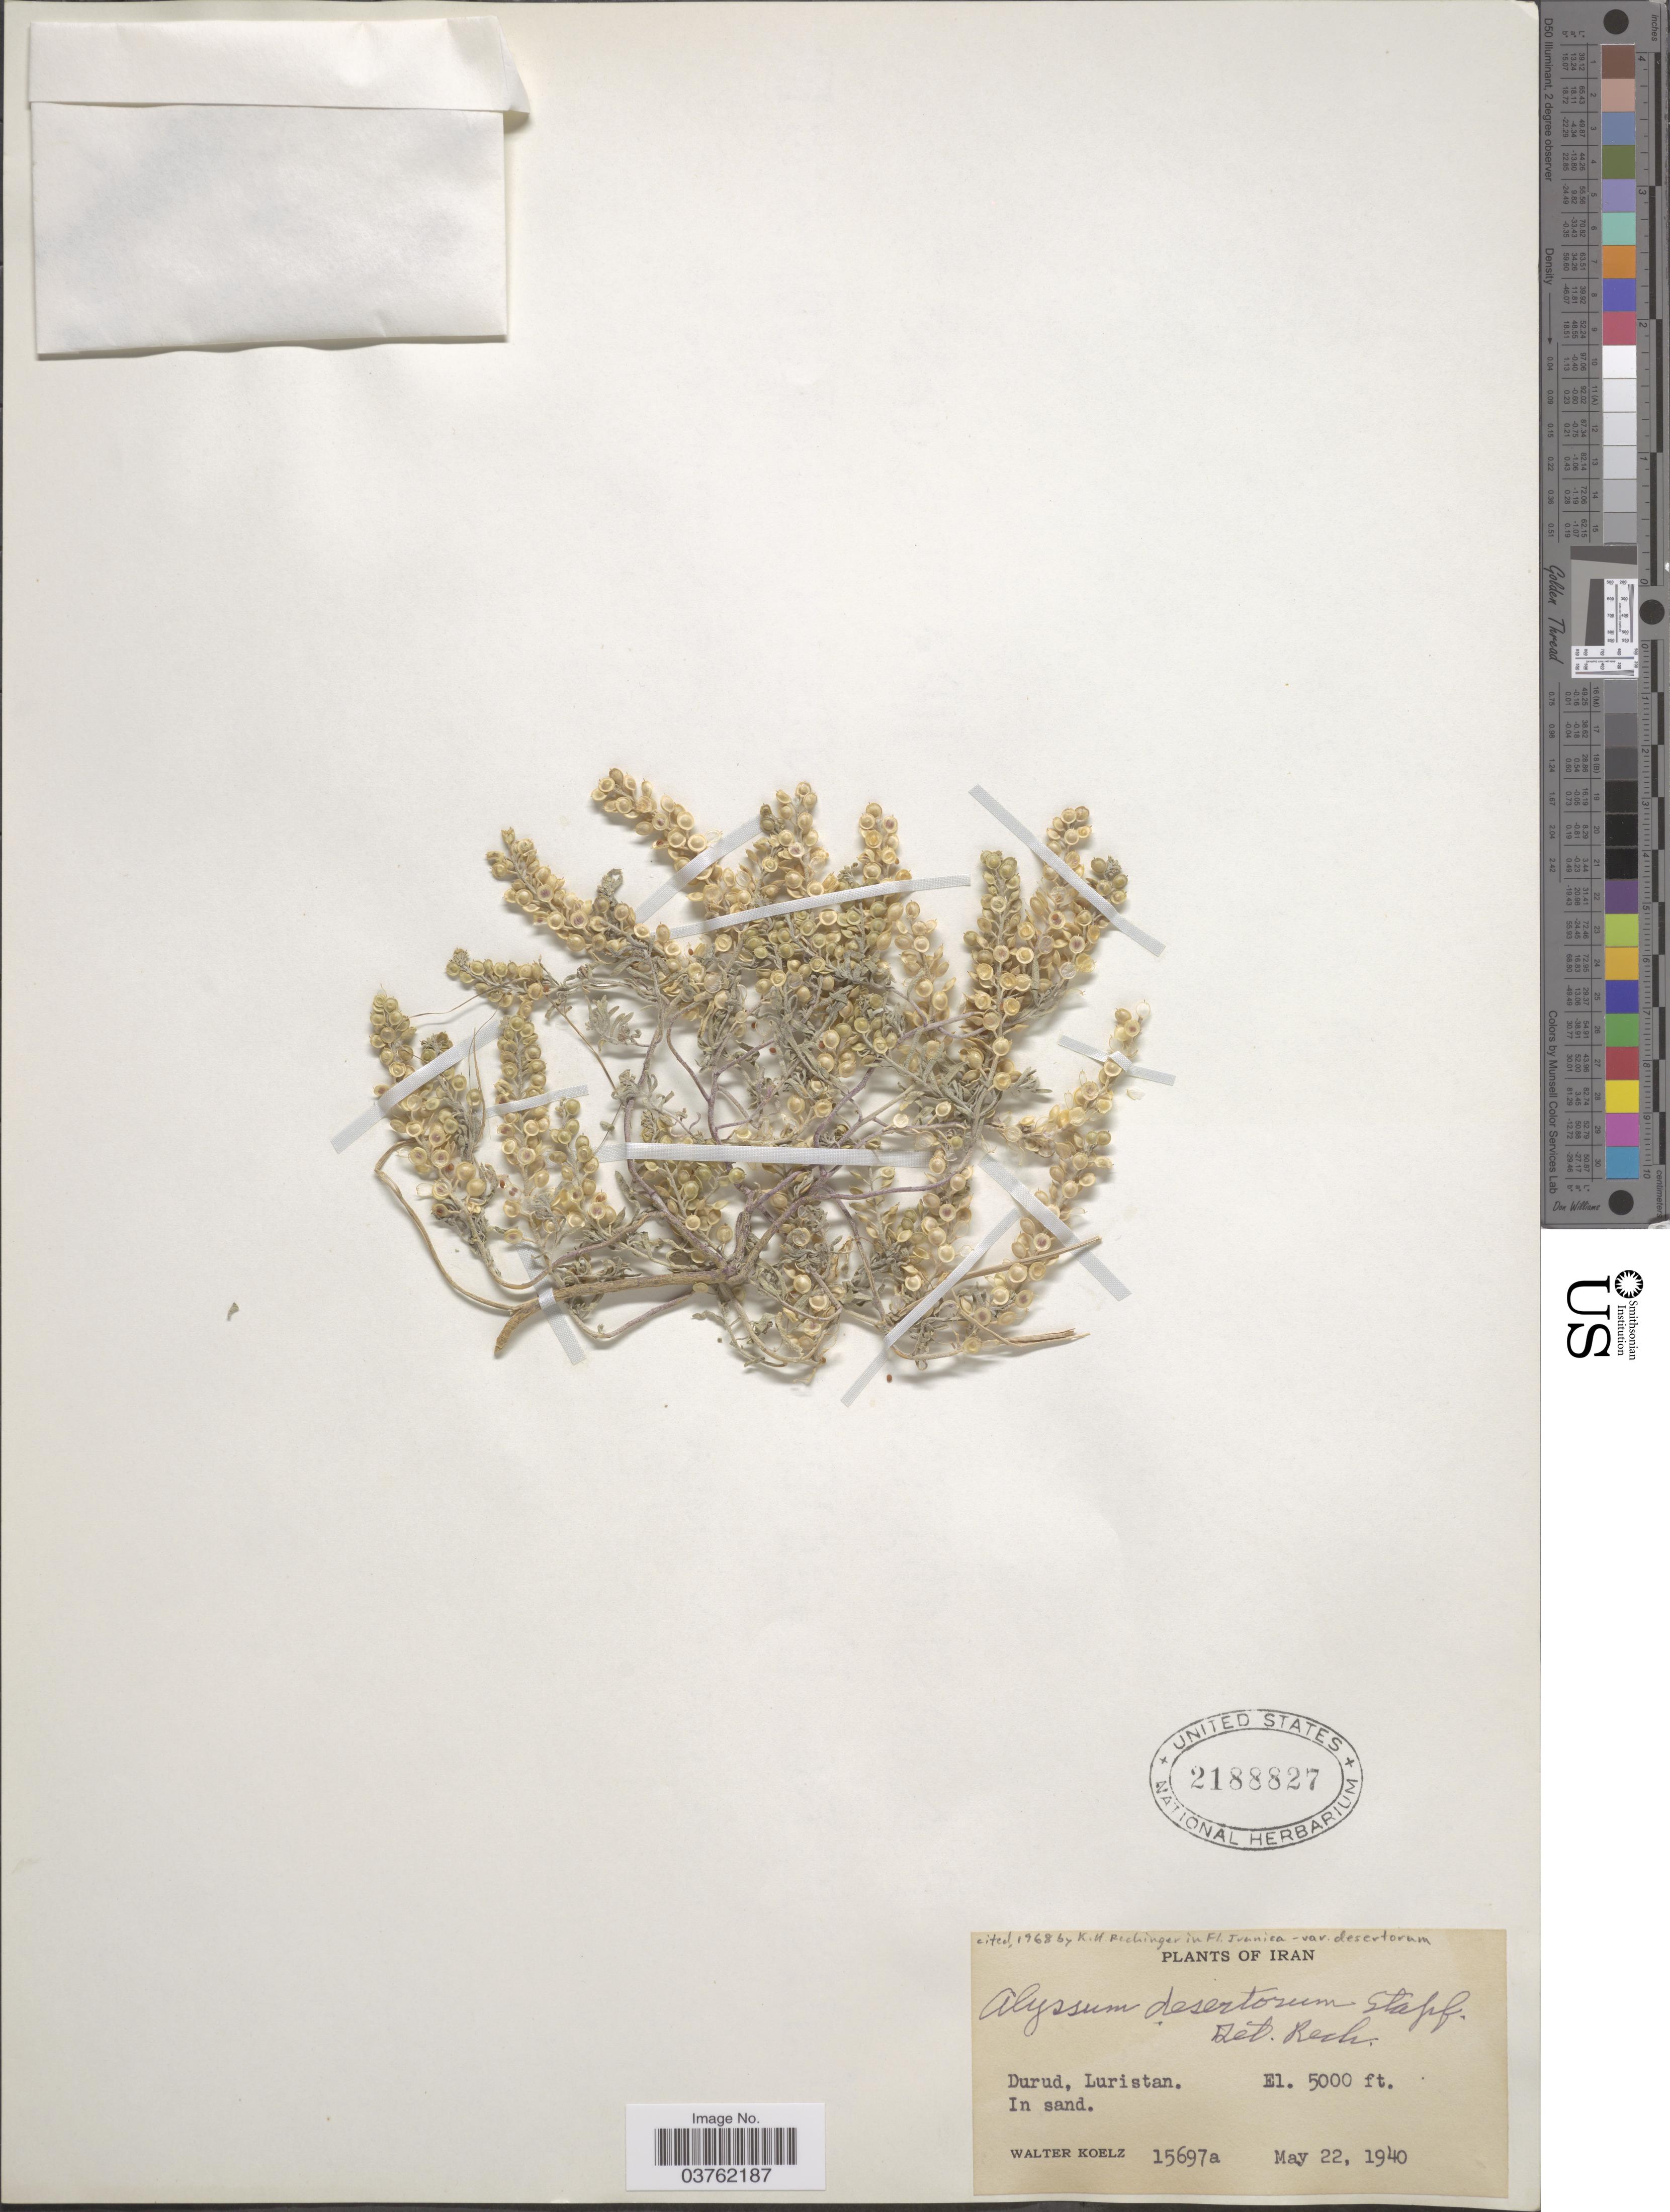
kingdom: Plantae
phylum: Tracheophyta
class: Magnoliopsida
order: Brassicales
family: Brassicaceae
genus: Alyssum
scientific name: Alyssum desertorum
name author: Stapf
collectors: W. N. Koelz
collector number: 15697a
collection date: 1940-05-22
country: Iran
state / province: Lorestan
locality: Durud, Luristan.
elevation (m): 1524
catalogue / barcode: US 2188827